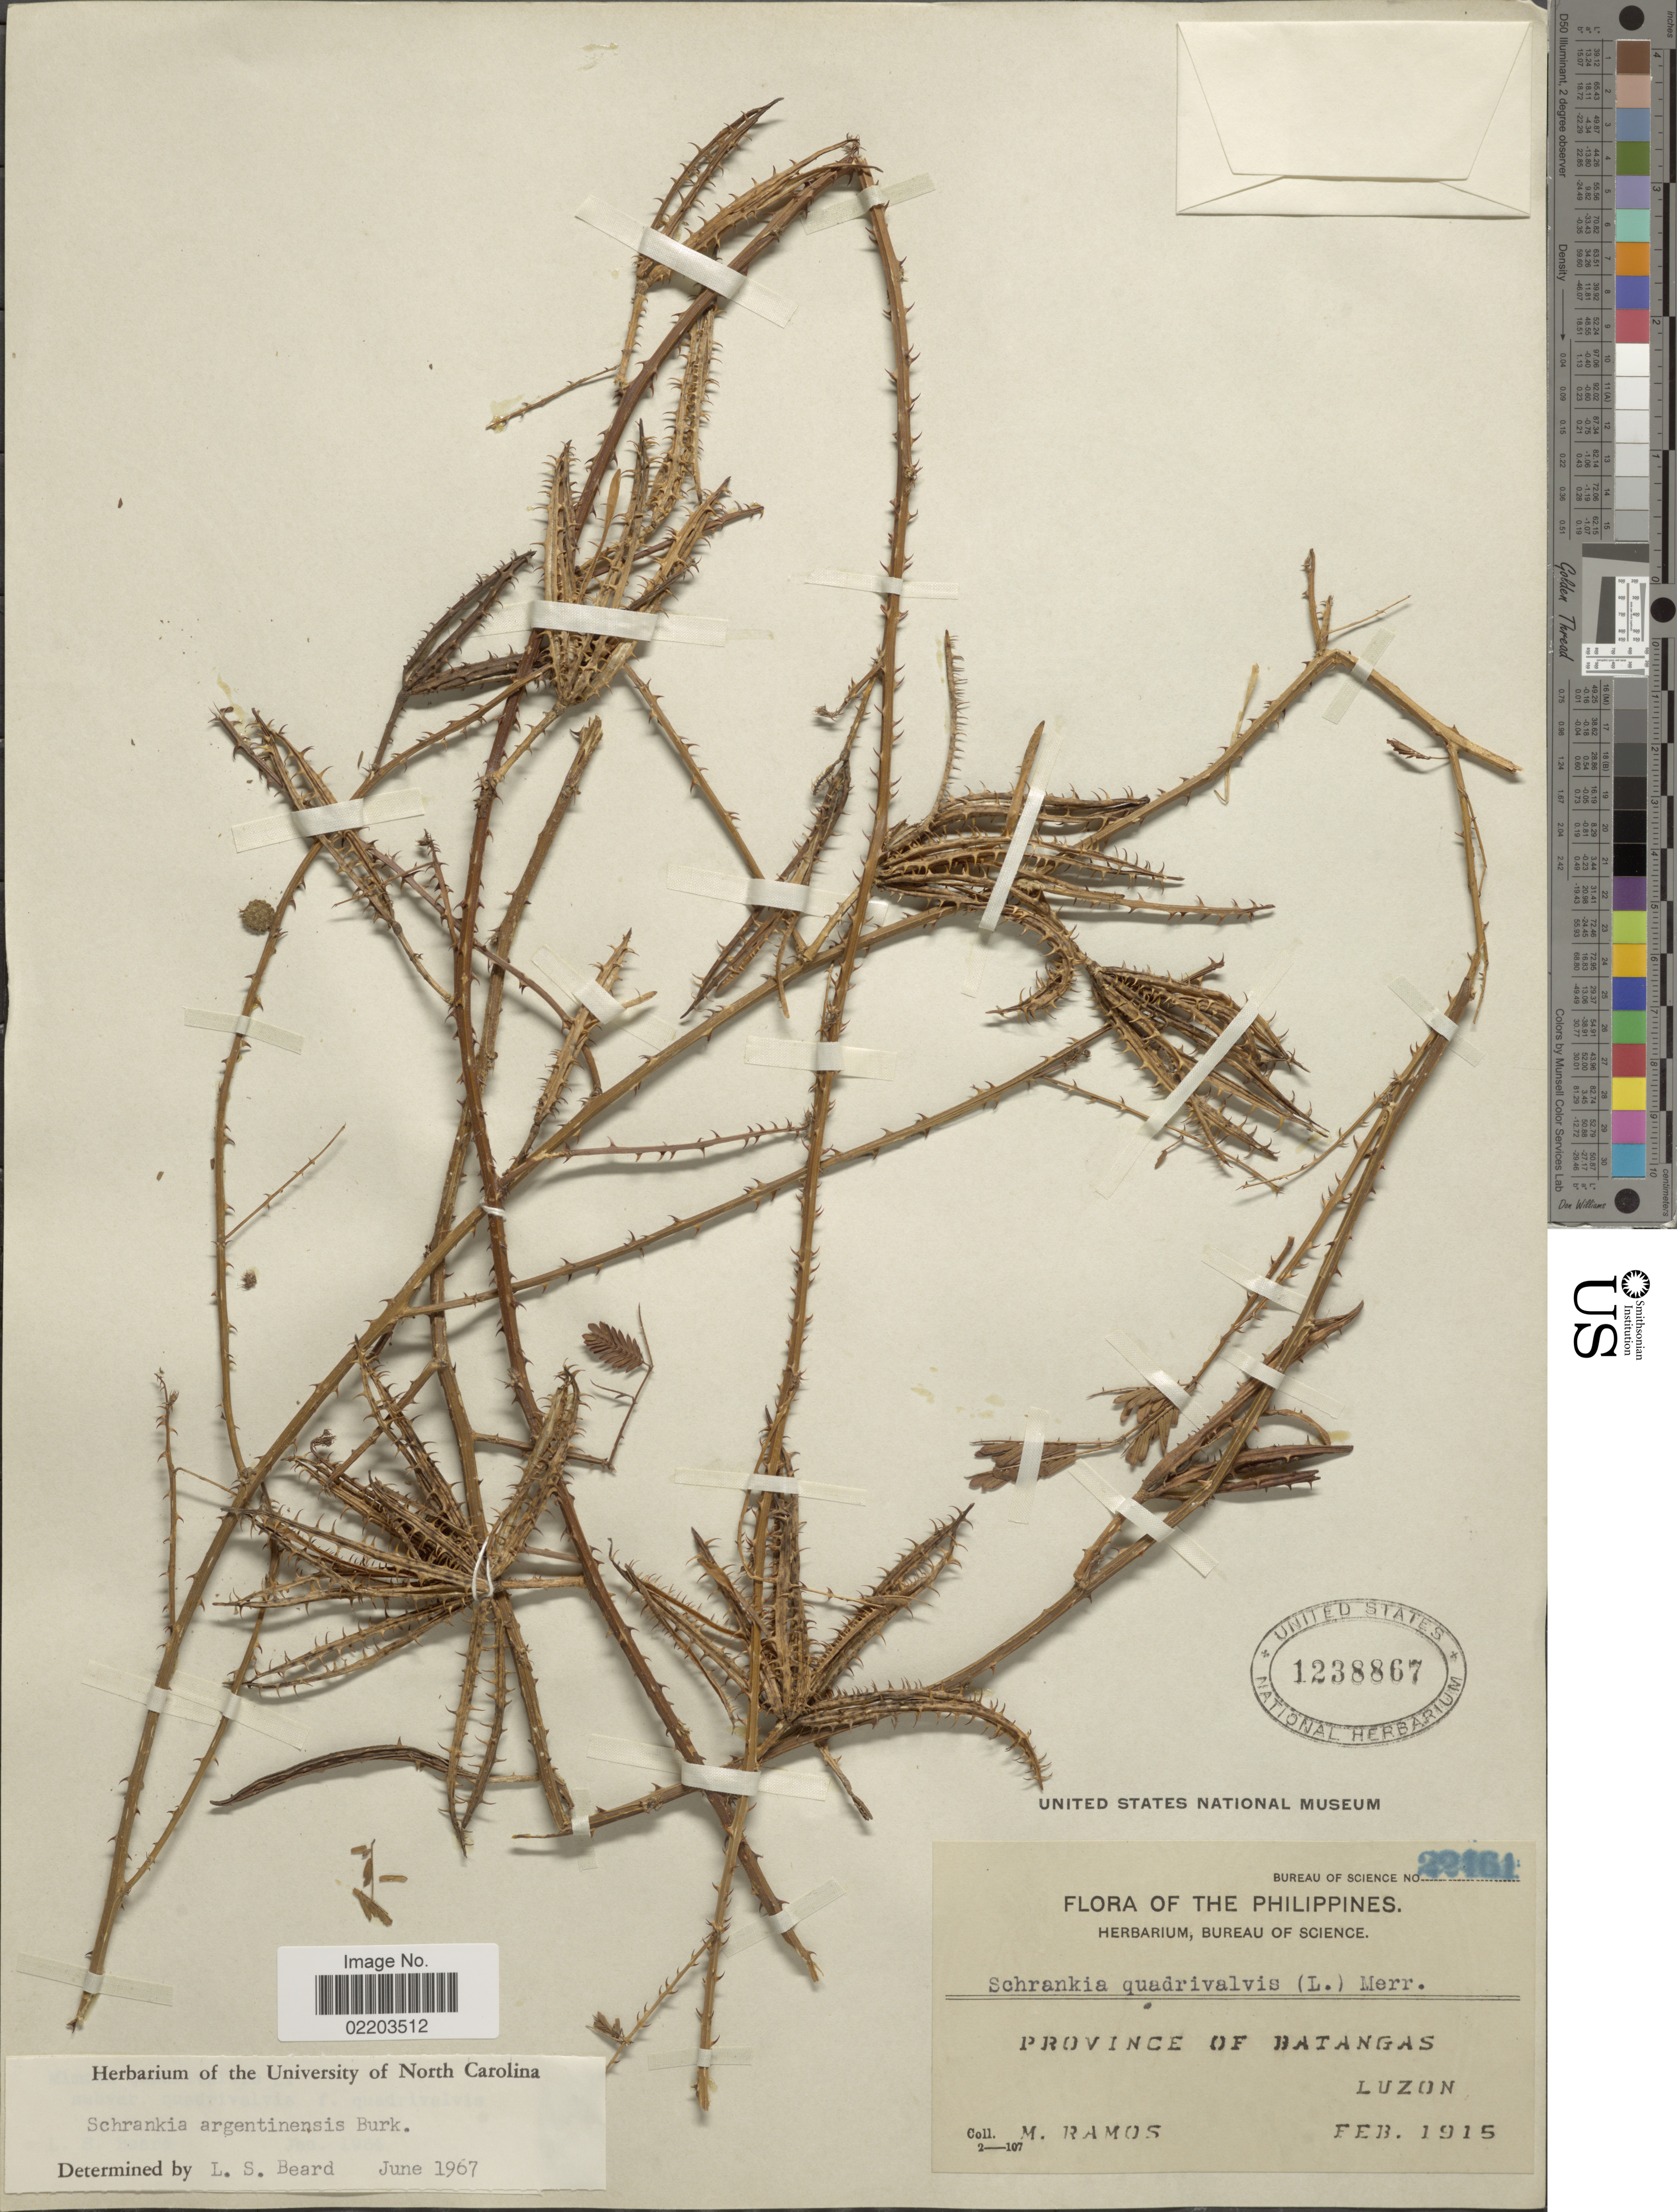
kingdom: Plantae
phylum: Tracheophyta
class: Magnoliopsida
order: Fabales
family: Fabaceae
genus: Mimosa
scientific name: Mimosa quadrivalvis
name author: L.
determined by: Strong, M. T., (US), Smithsonian Institution - National Museum of Natural History (UNITED STATES)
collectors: M. Ramos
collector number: Bureau of Science 22461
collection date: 1915-02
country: Philippines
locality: Province of Batangas, Luzon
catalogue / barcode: US 1238867